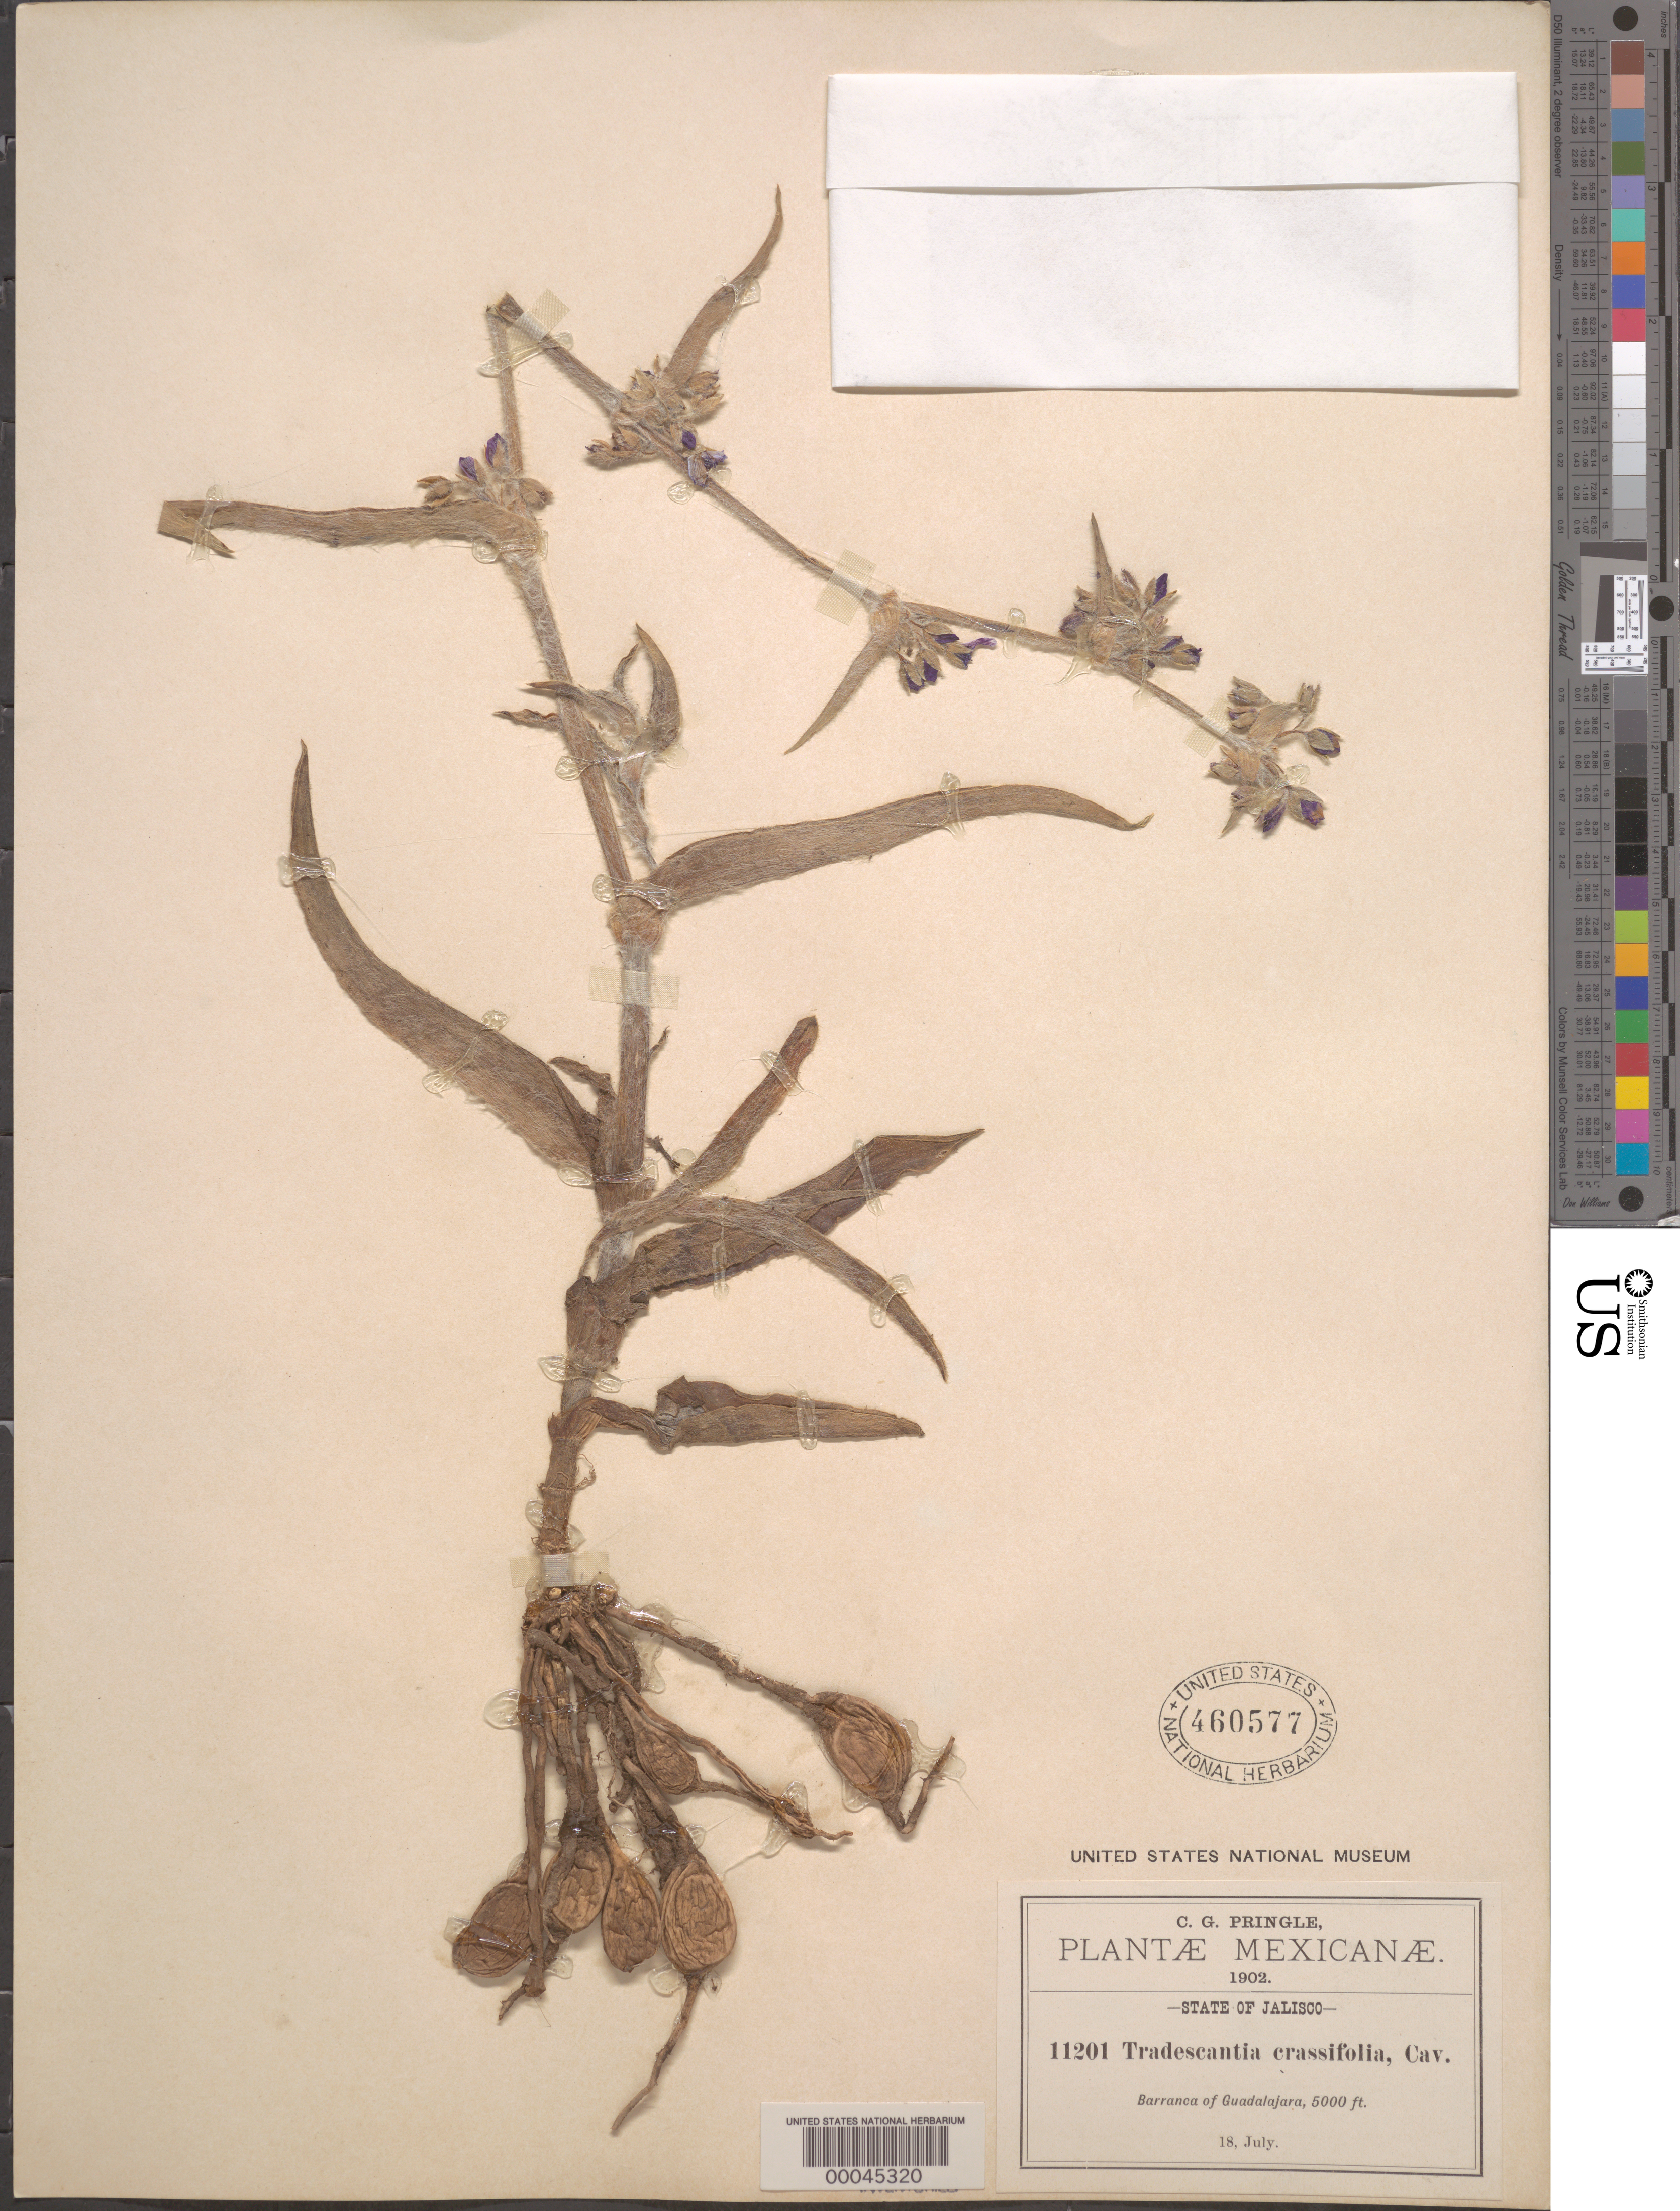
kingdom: Plantae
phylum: Tracheophyta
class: Liliopsida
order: Commelinales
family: Commelinaceae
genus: Tradescantia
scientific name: Tradescantia crassifolia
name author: Cav.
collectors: C. G. Pringle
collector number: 11201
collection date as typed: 18 Jul 1902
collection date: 1902-07-18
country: Mexico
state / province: Jalisco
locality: Guadalajara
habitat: Barranca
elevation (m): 1525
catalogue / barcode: US 460577